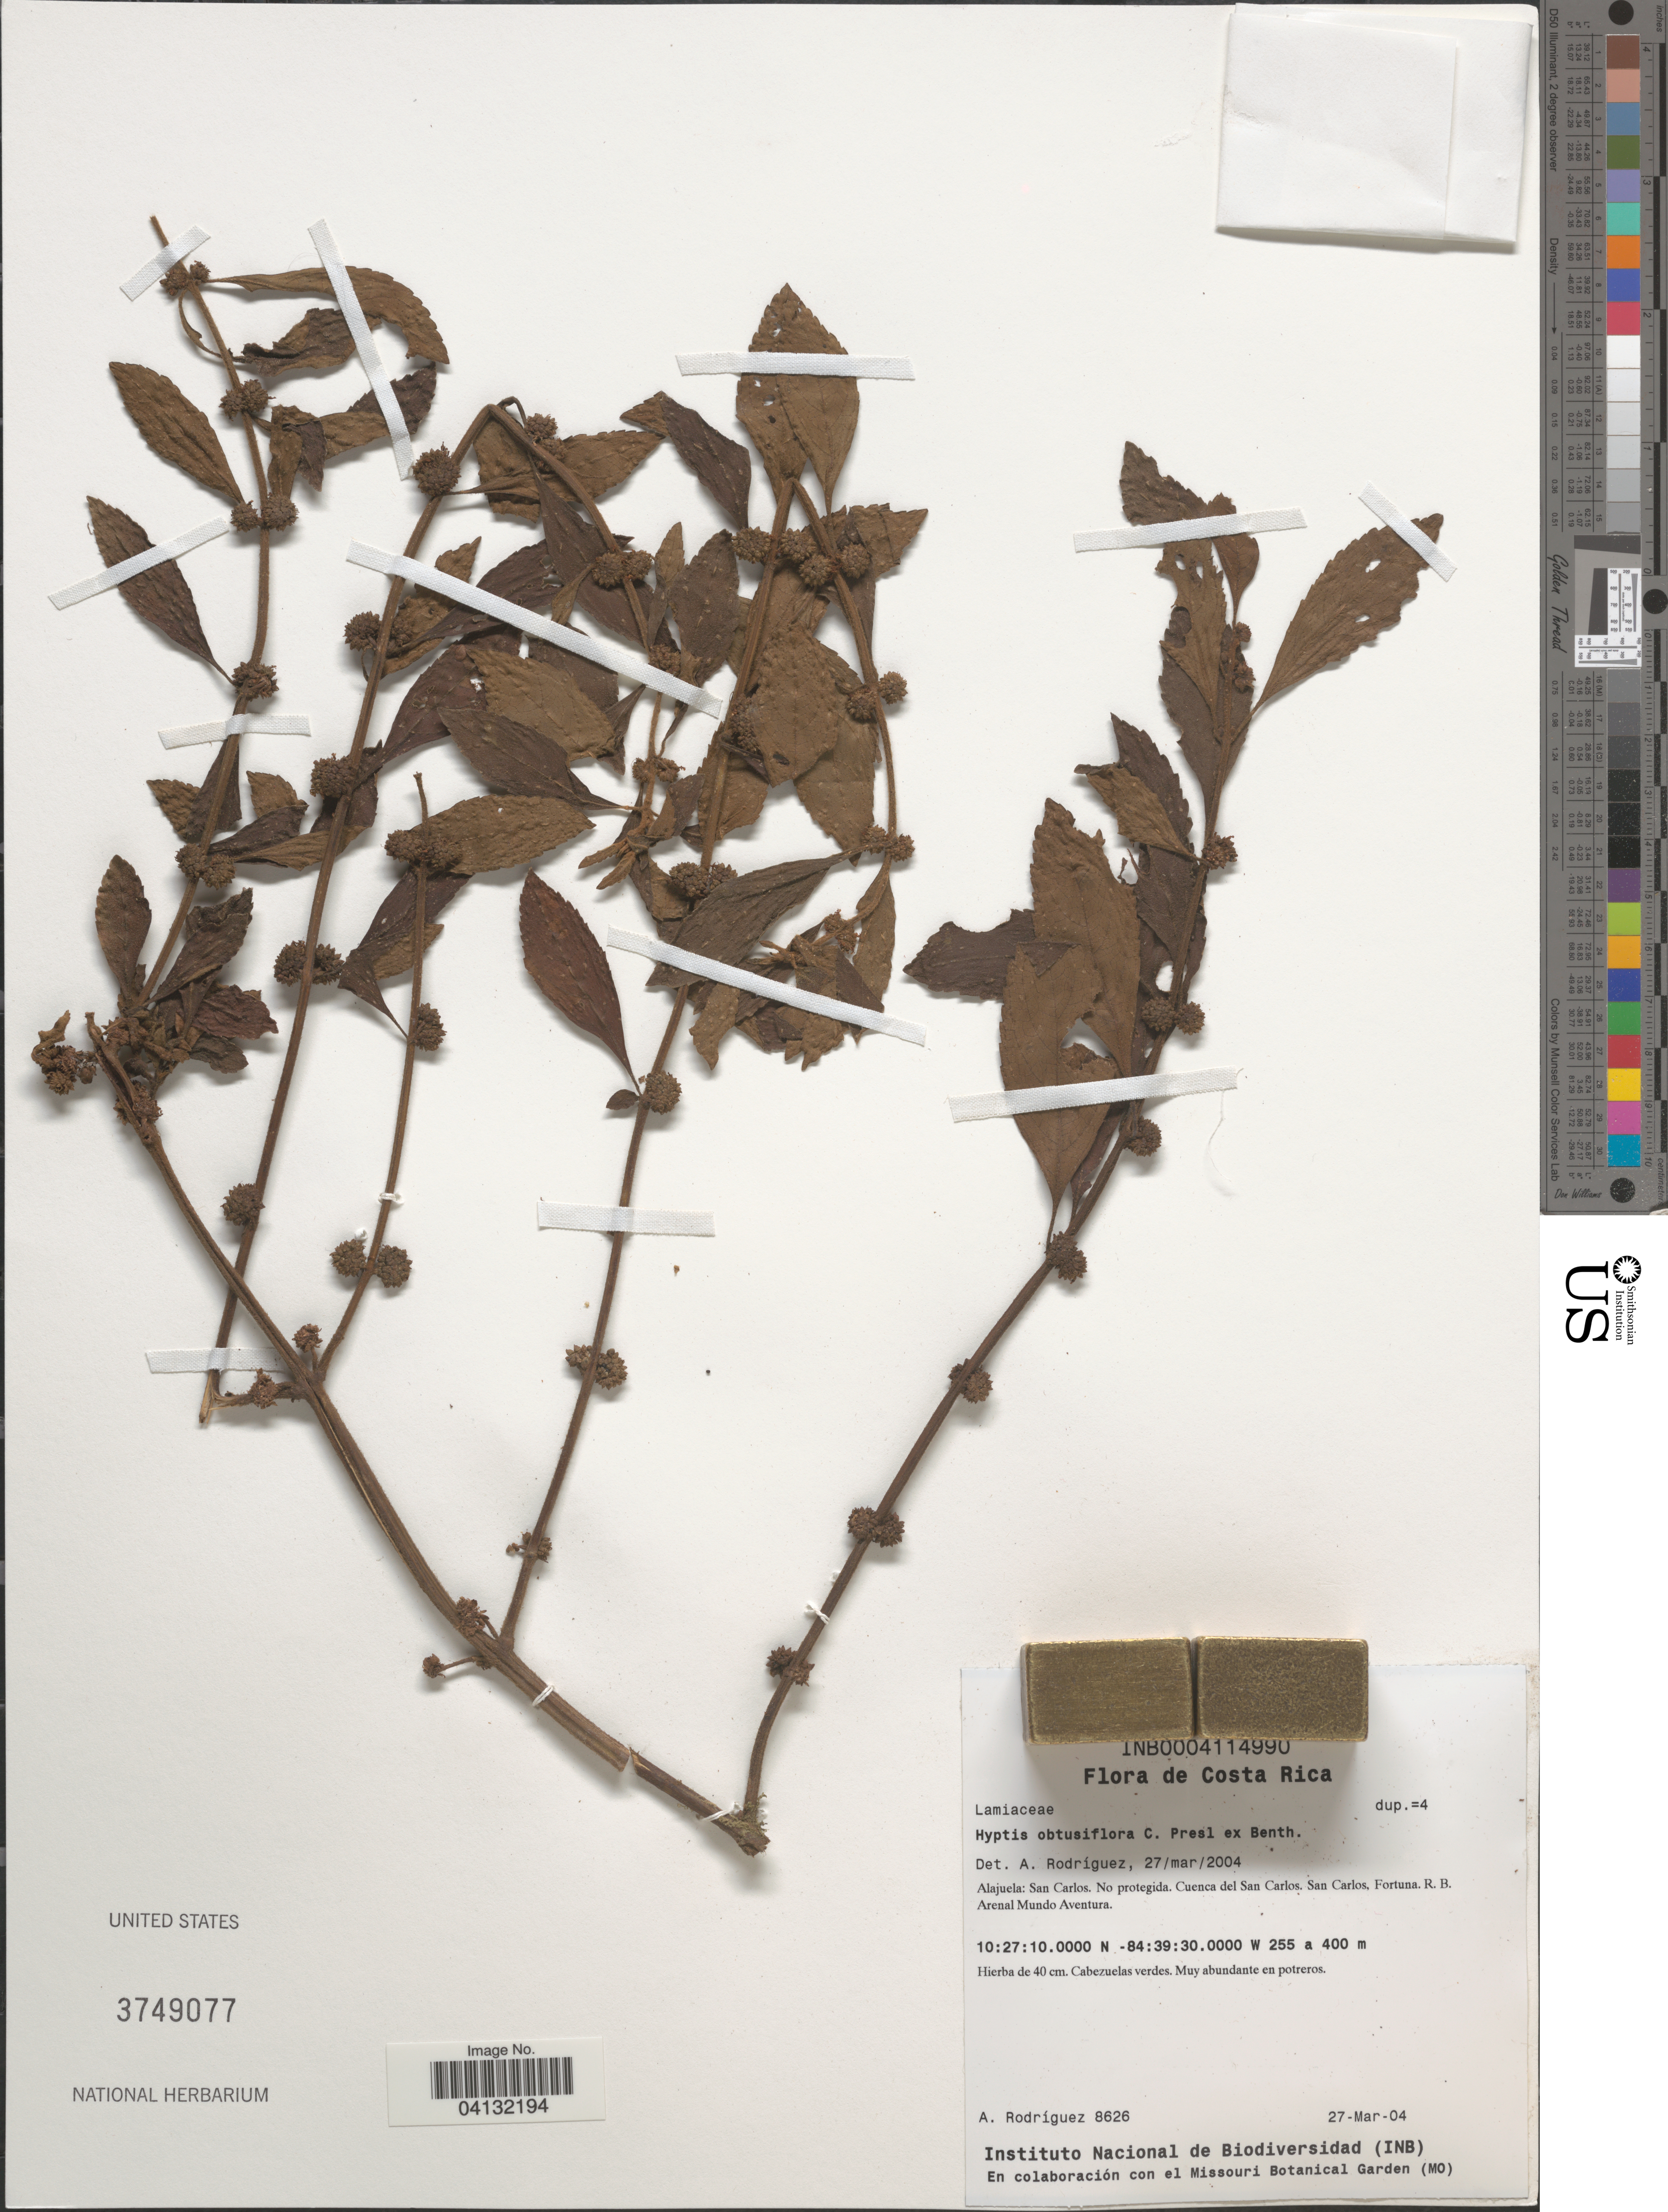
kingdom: Plantae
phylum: Tracheophyta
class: Magnoliopsida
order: Lamiales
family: Lamiaceae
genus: Hyptis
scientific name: Hyptis obtusiflora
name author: C. Presl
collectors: A. Rodríguez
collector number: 8626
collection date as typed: Transcribed d/m/y: 27/3/4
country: Costa Rica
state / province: Alajuela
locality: San Carlos. No protegida. Cuenca del San Carlos. San Carlos, Fortuna. R. B. Arenal Mundo Aventura.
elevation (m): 255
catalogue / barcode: US 3749077